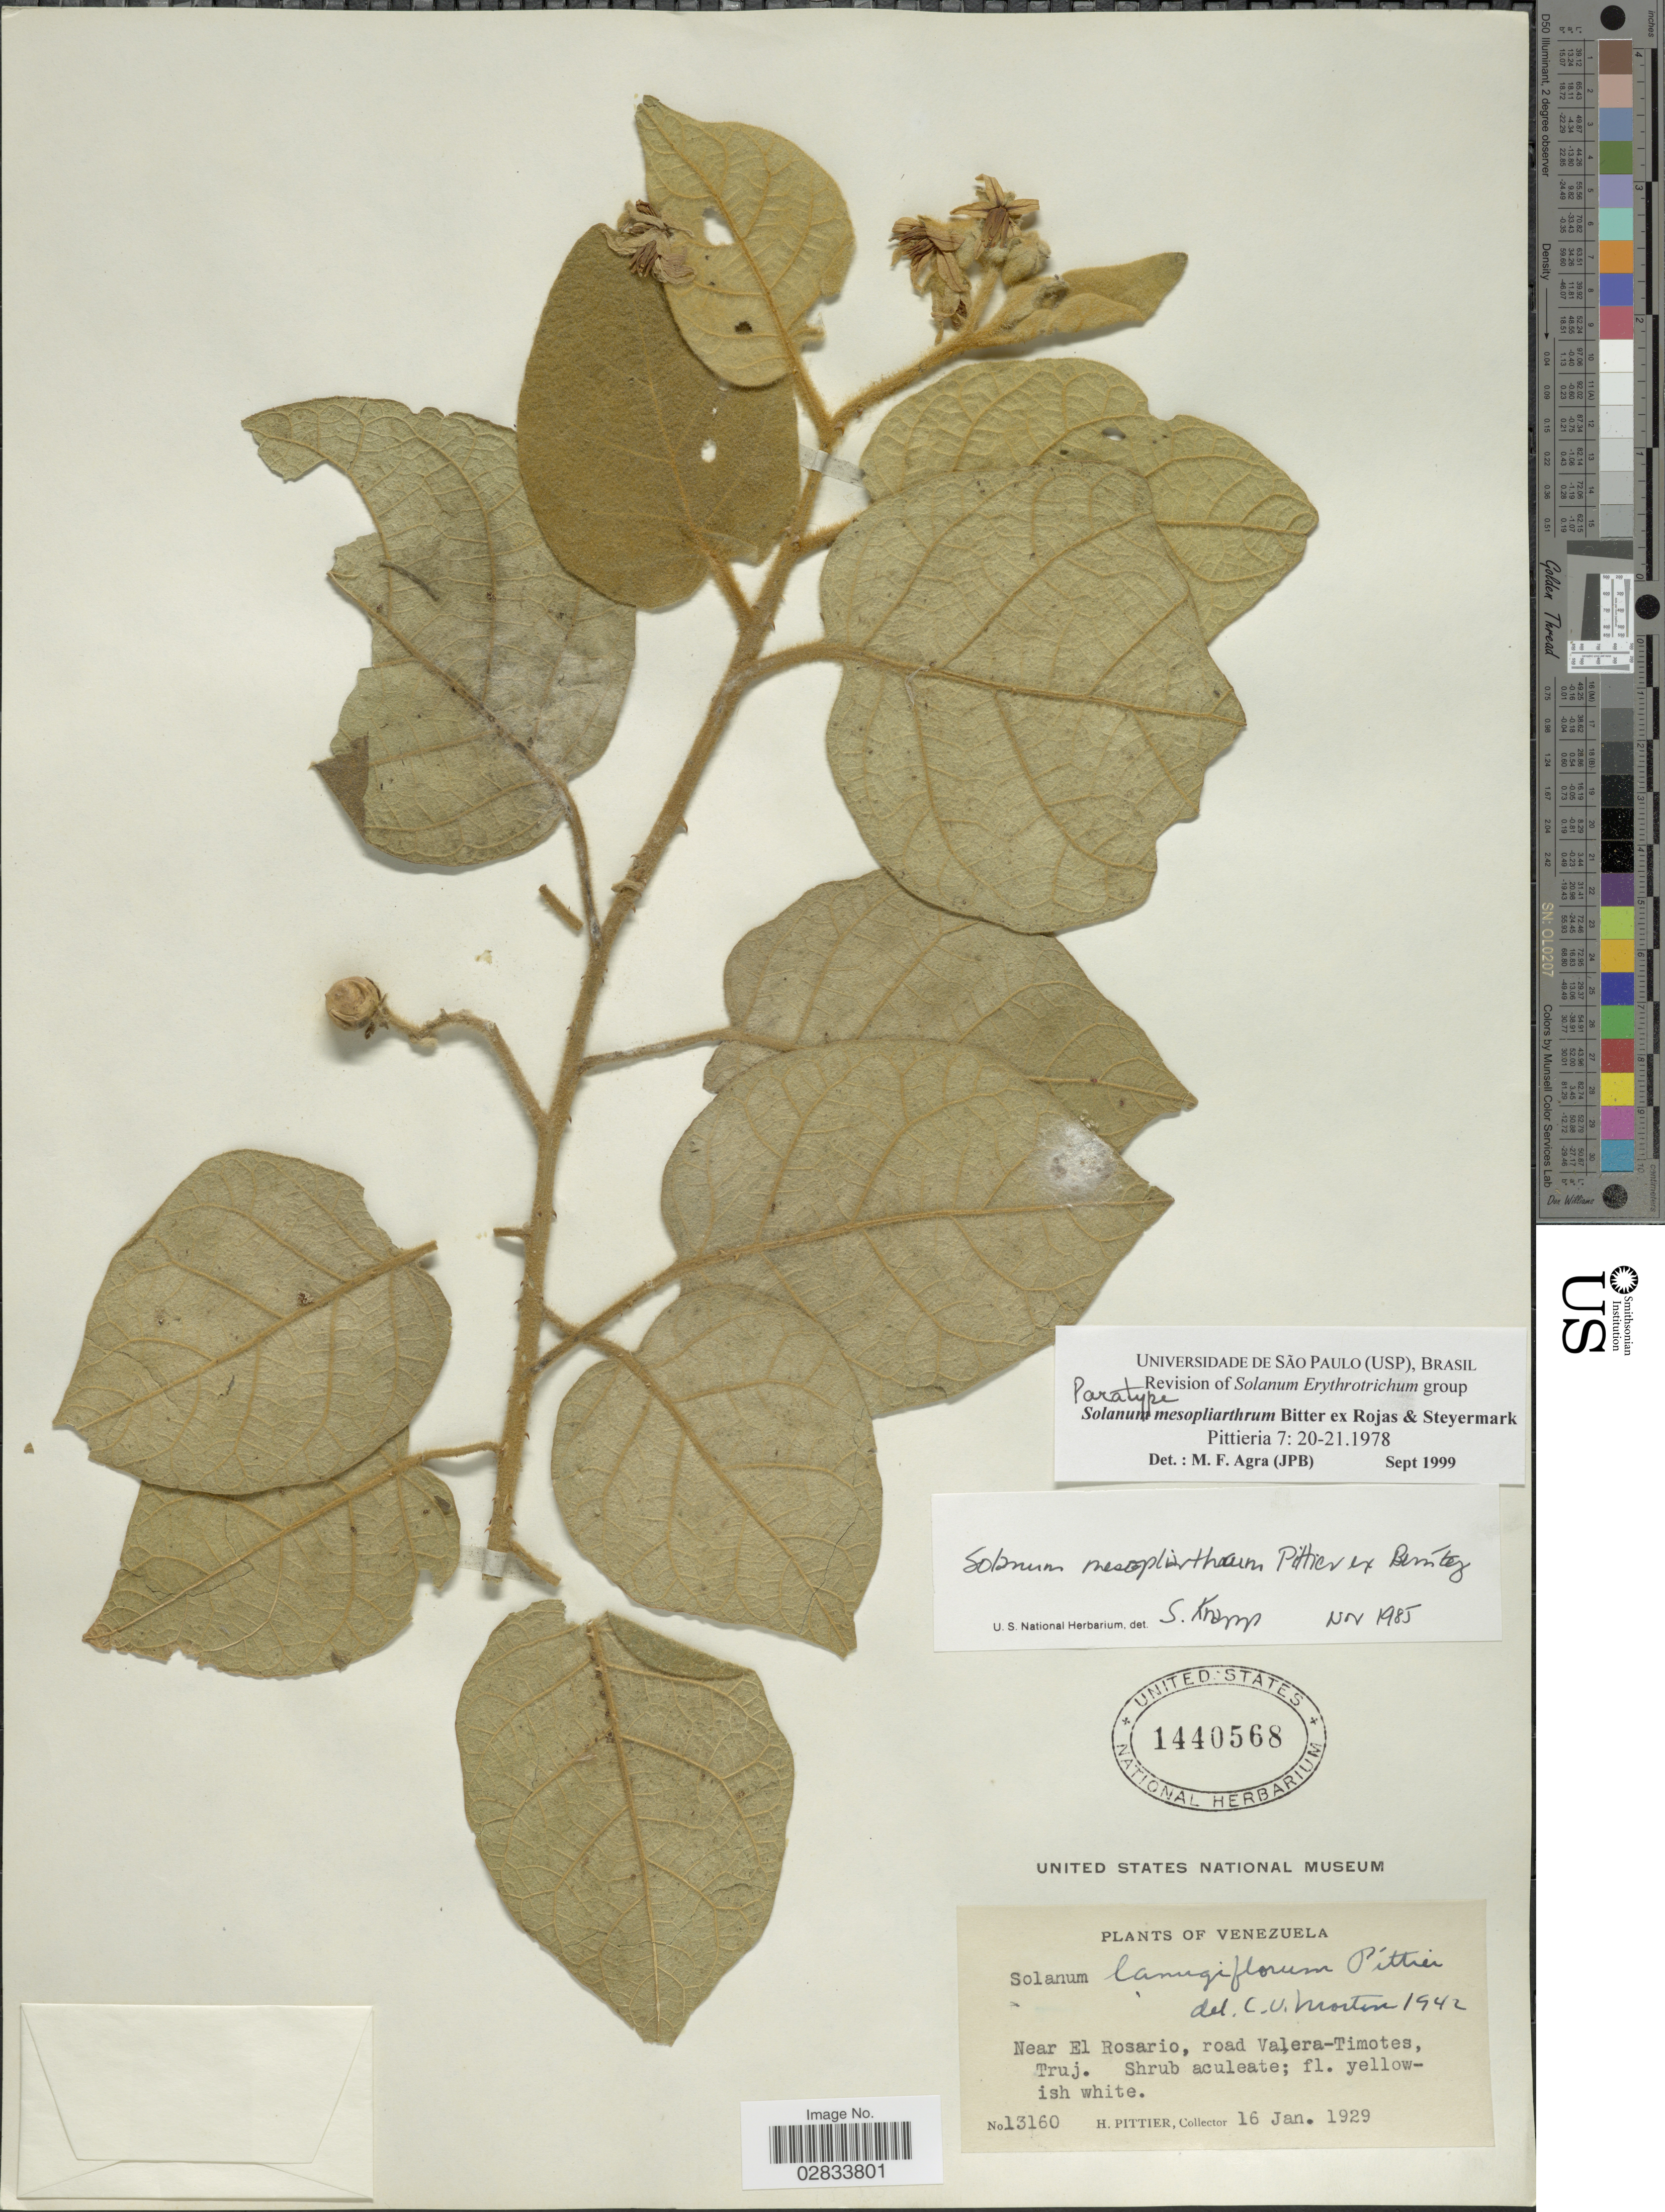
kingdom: Plantae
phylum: Tracheophyta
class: Magnoliopsida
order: Solanales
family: Solanaceae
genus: Solanum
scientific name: Solanum mesopliarthrum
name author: Bitter ex F. Rojas & Steyerm.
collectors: H. F. Pittier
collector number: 13160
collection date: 1929-01-16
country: Venezuela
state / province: Trujillo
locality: Near El Rosario, road Valera-Timotes, Truj.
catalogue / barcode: US 1440568